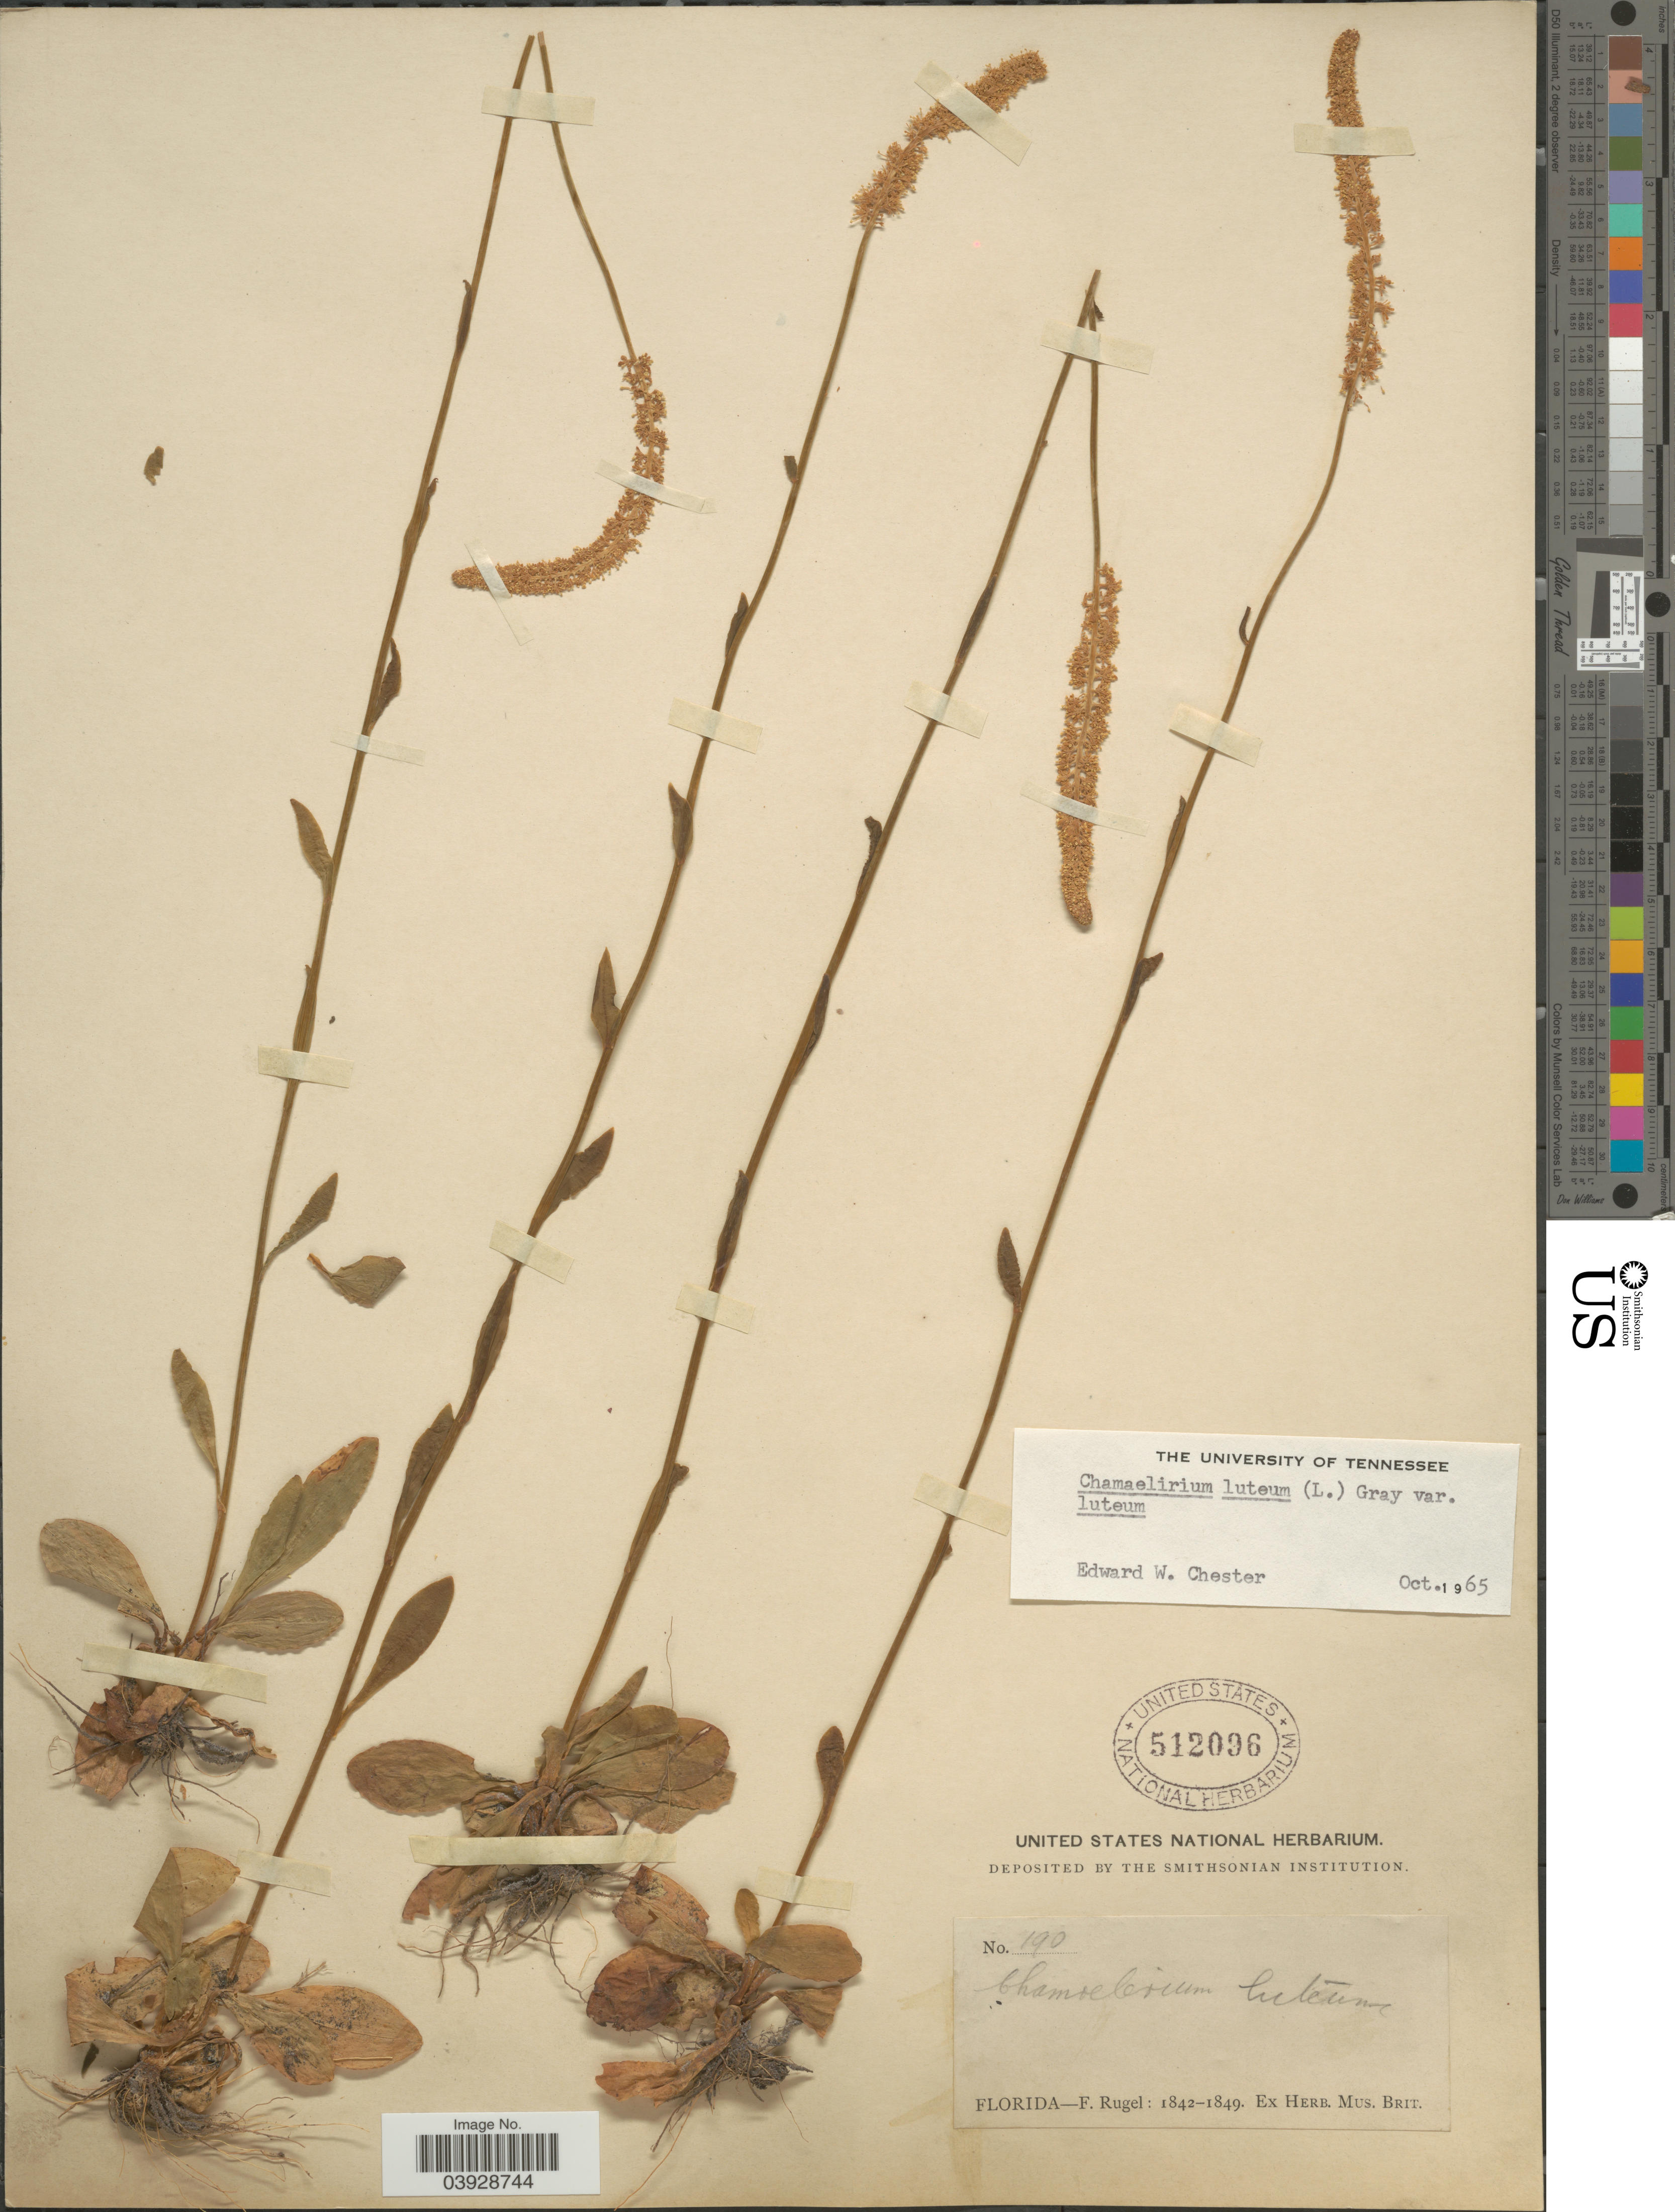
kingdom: Plantae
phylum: Tracheophyta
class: Liliopsida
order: Liliales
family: Melanthiaceae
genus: Chamaelirium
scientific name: Chamaelirium luteum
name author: (L.) A. Gray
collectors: F. Rugel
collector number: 190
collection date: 1842/1849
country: United States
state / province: Florida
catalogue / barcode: US 512096